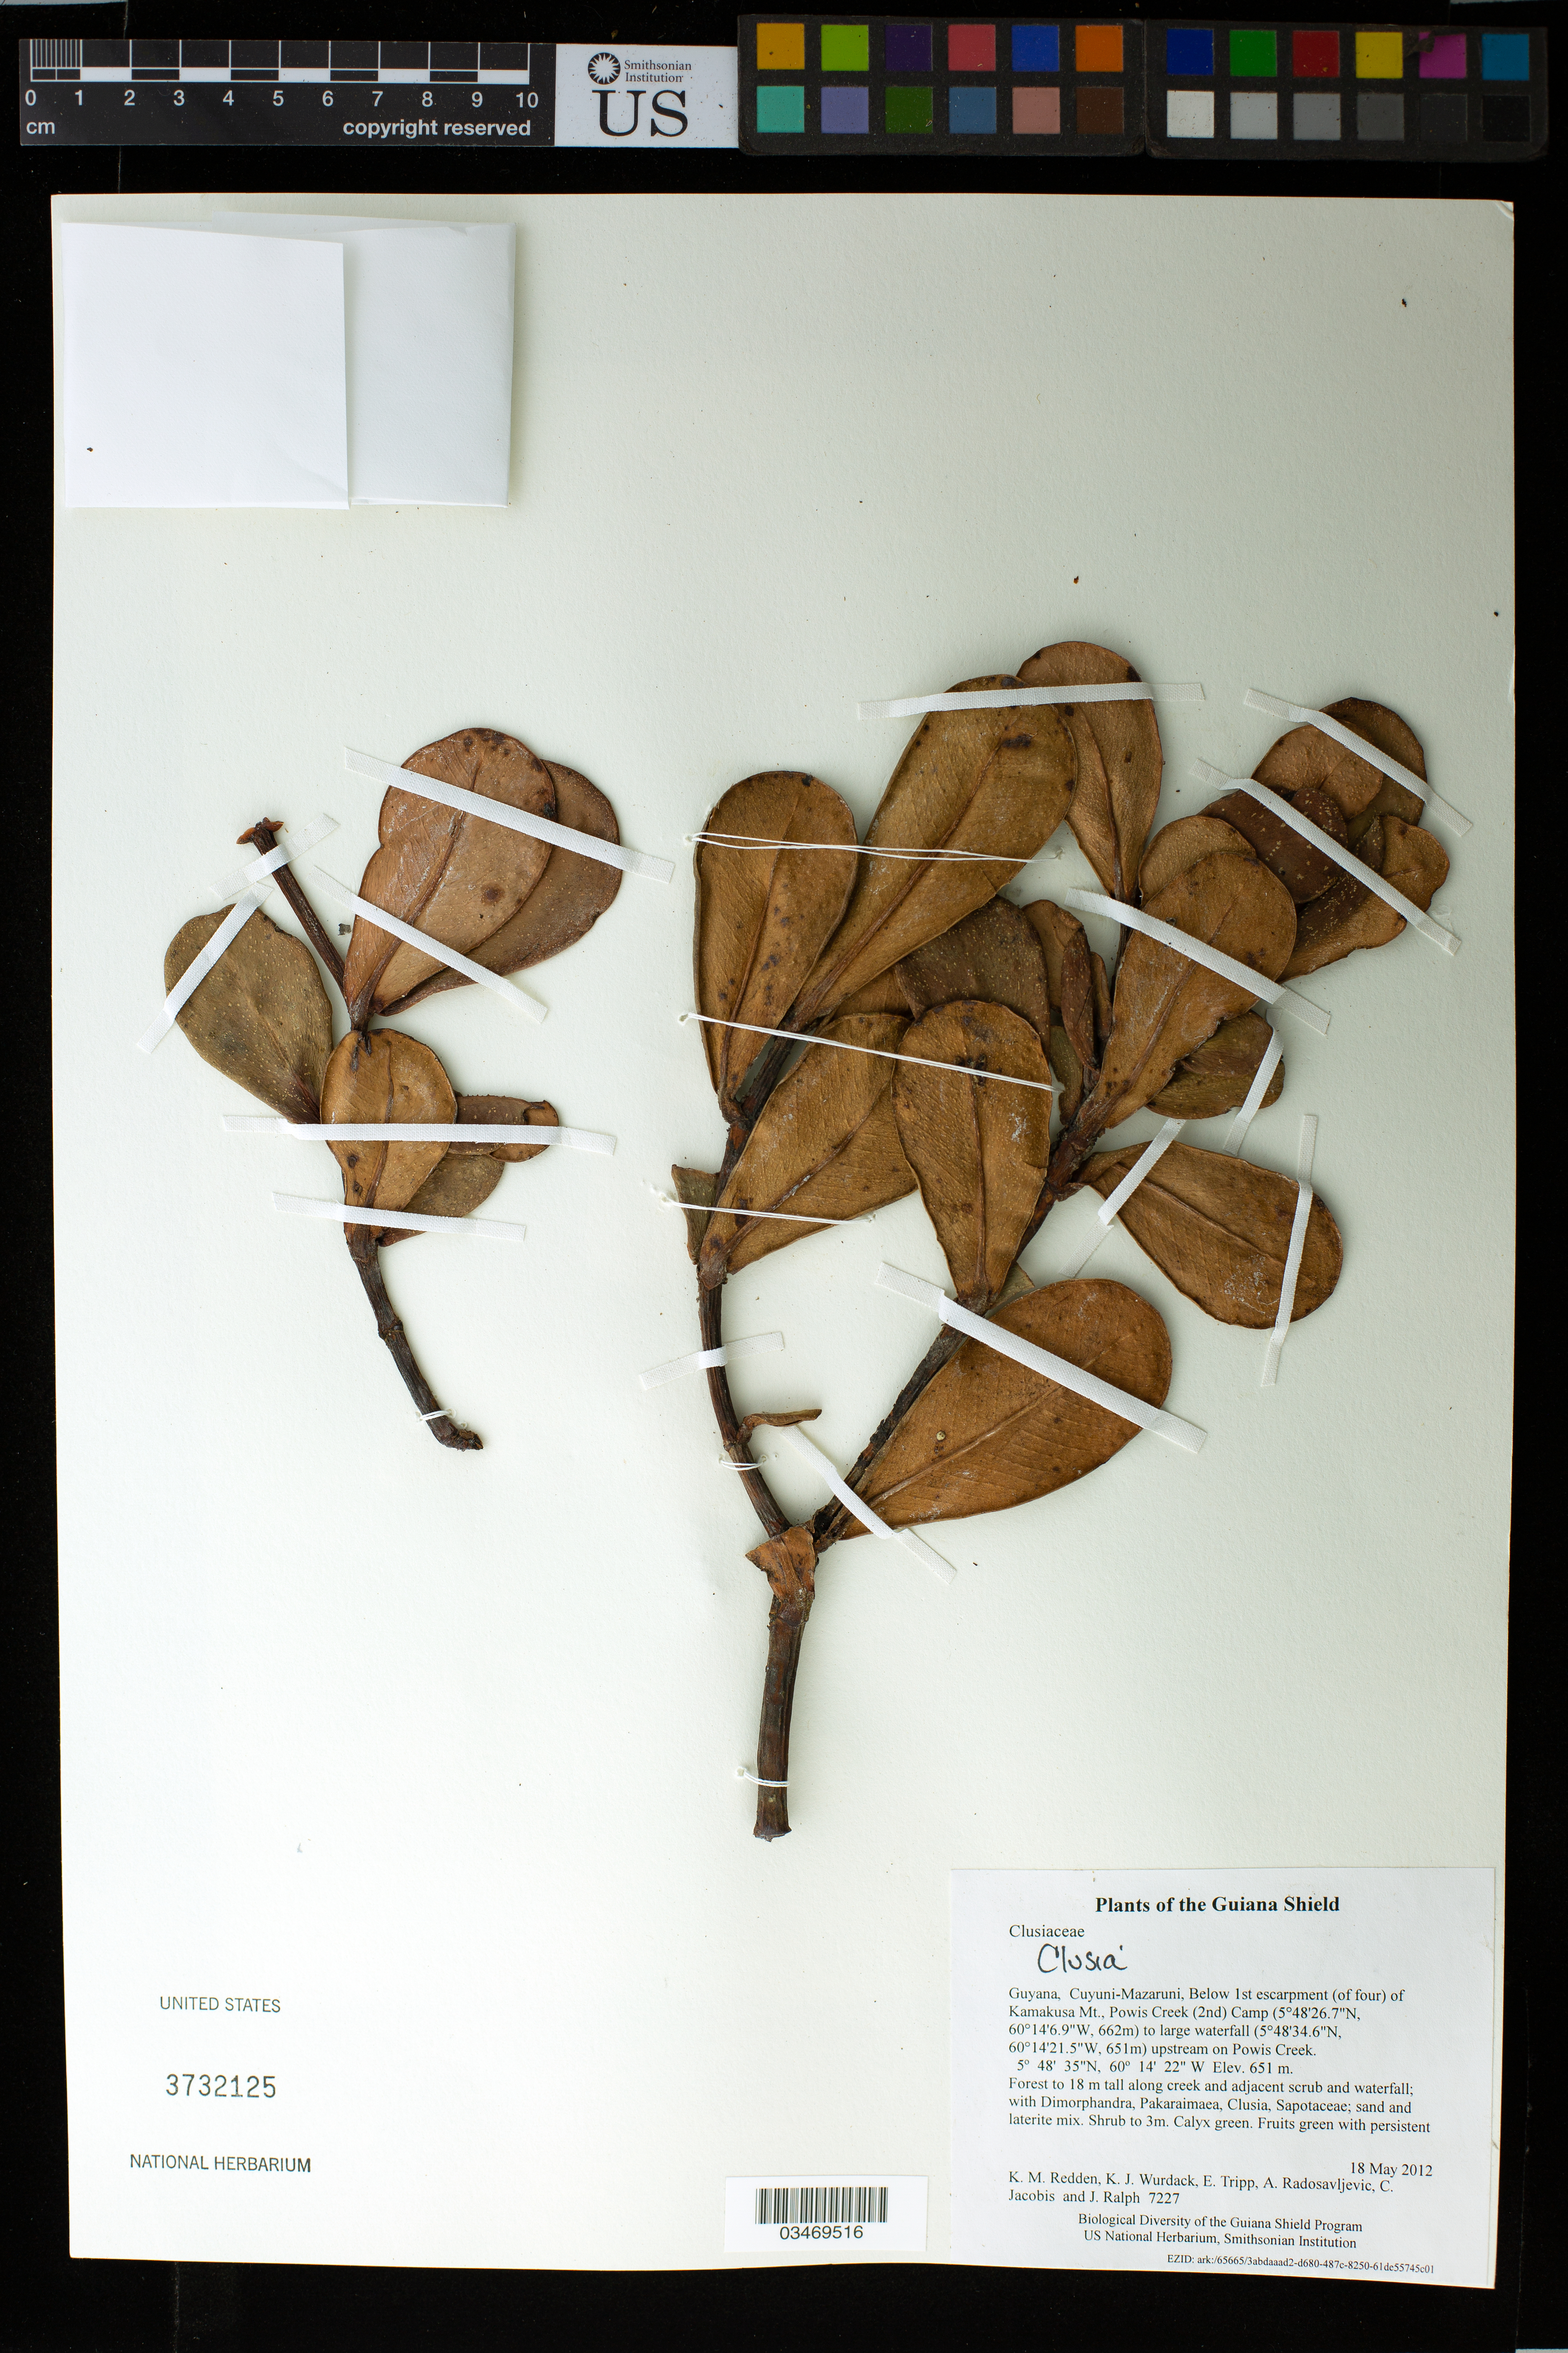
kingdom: Plantae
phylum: Tracheophyta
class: Magnoliopsida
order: Malpighiales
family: Clusiaceae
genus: Clusia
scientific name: Clusia sp.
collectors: K. M. Redden, K. Wurdack, E. Tripp, A. Radosavljevic, C. Jacobis & J. Ralph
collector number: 7227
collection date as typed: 18 May 2012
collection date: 2012-05-18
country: Guyana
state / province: Cuyuni-Mazaruni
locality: Below 1st escarpment (of four) of Kamakusa Mt., Powis Creek (2nd) Camp (5°48'26.7"N, 60°14'6.9"W, 662m) to large waterfall (5°48'34.6"N, 60°14'21.5"W, 651m) upstream on Powis Creek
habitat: Forest to 18 m tall along creek and adjacent scrub and waterfall; with Dimorphandra, Pakaraimaea, Clusia, Sapotaceae; sand and laterite mix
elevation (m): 651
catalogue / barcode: US 3732125